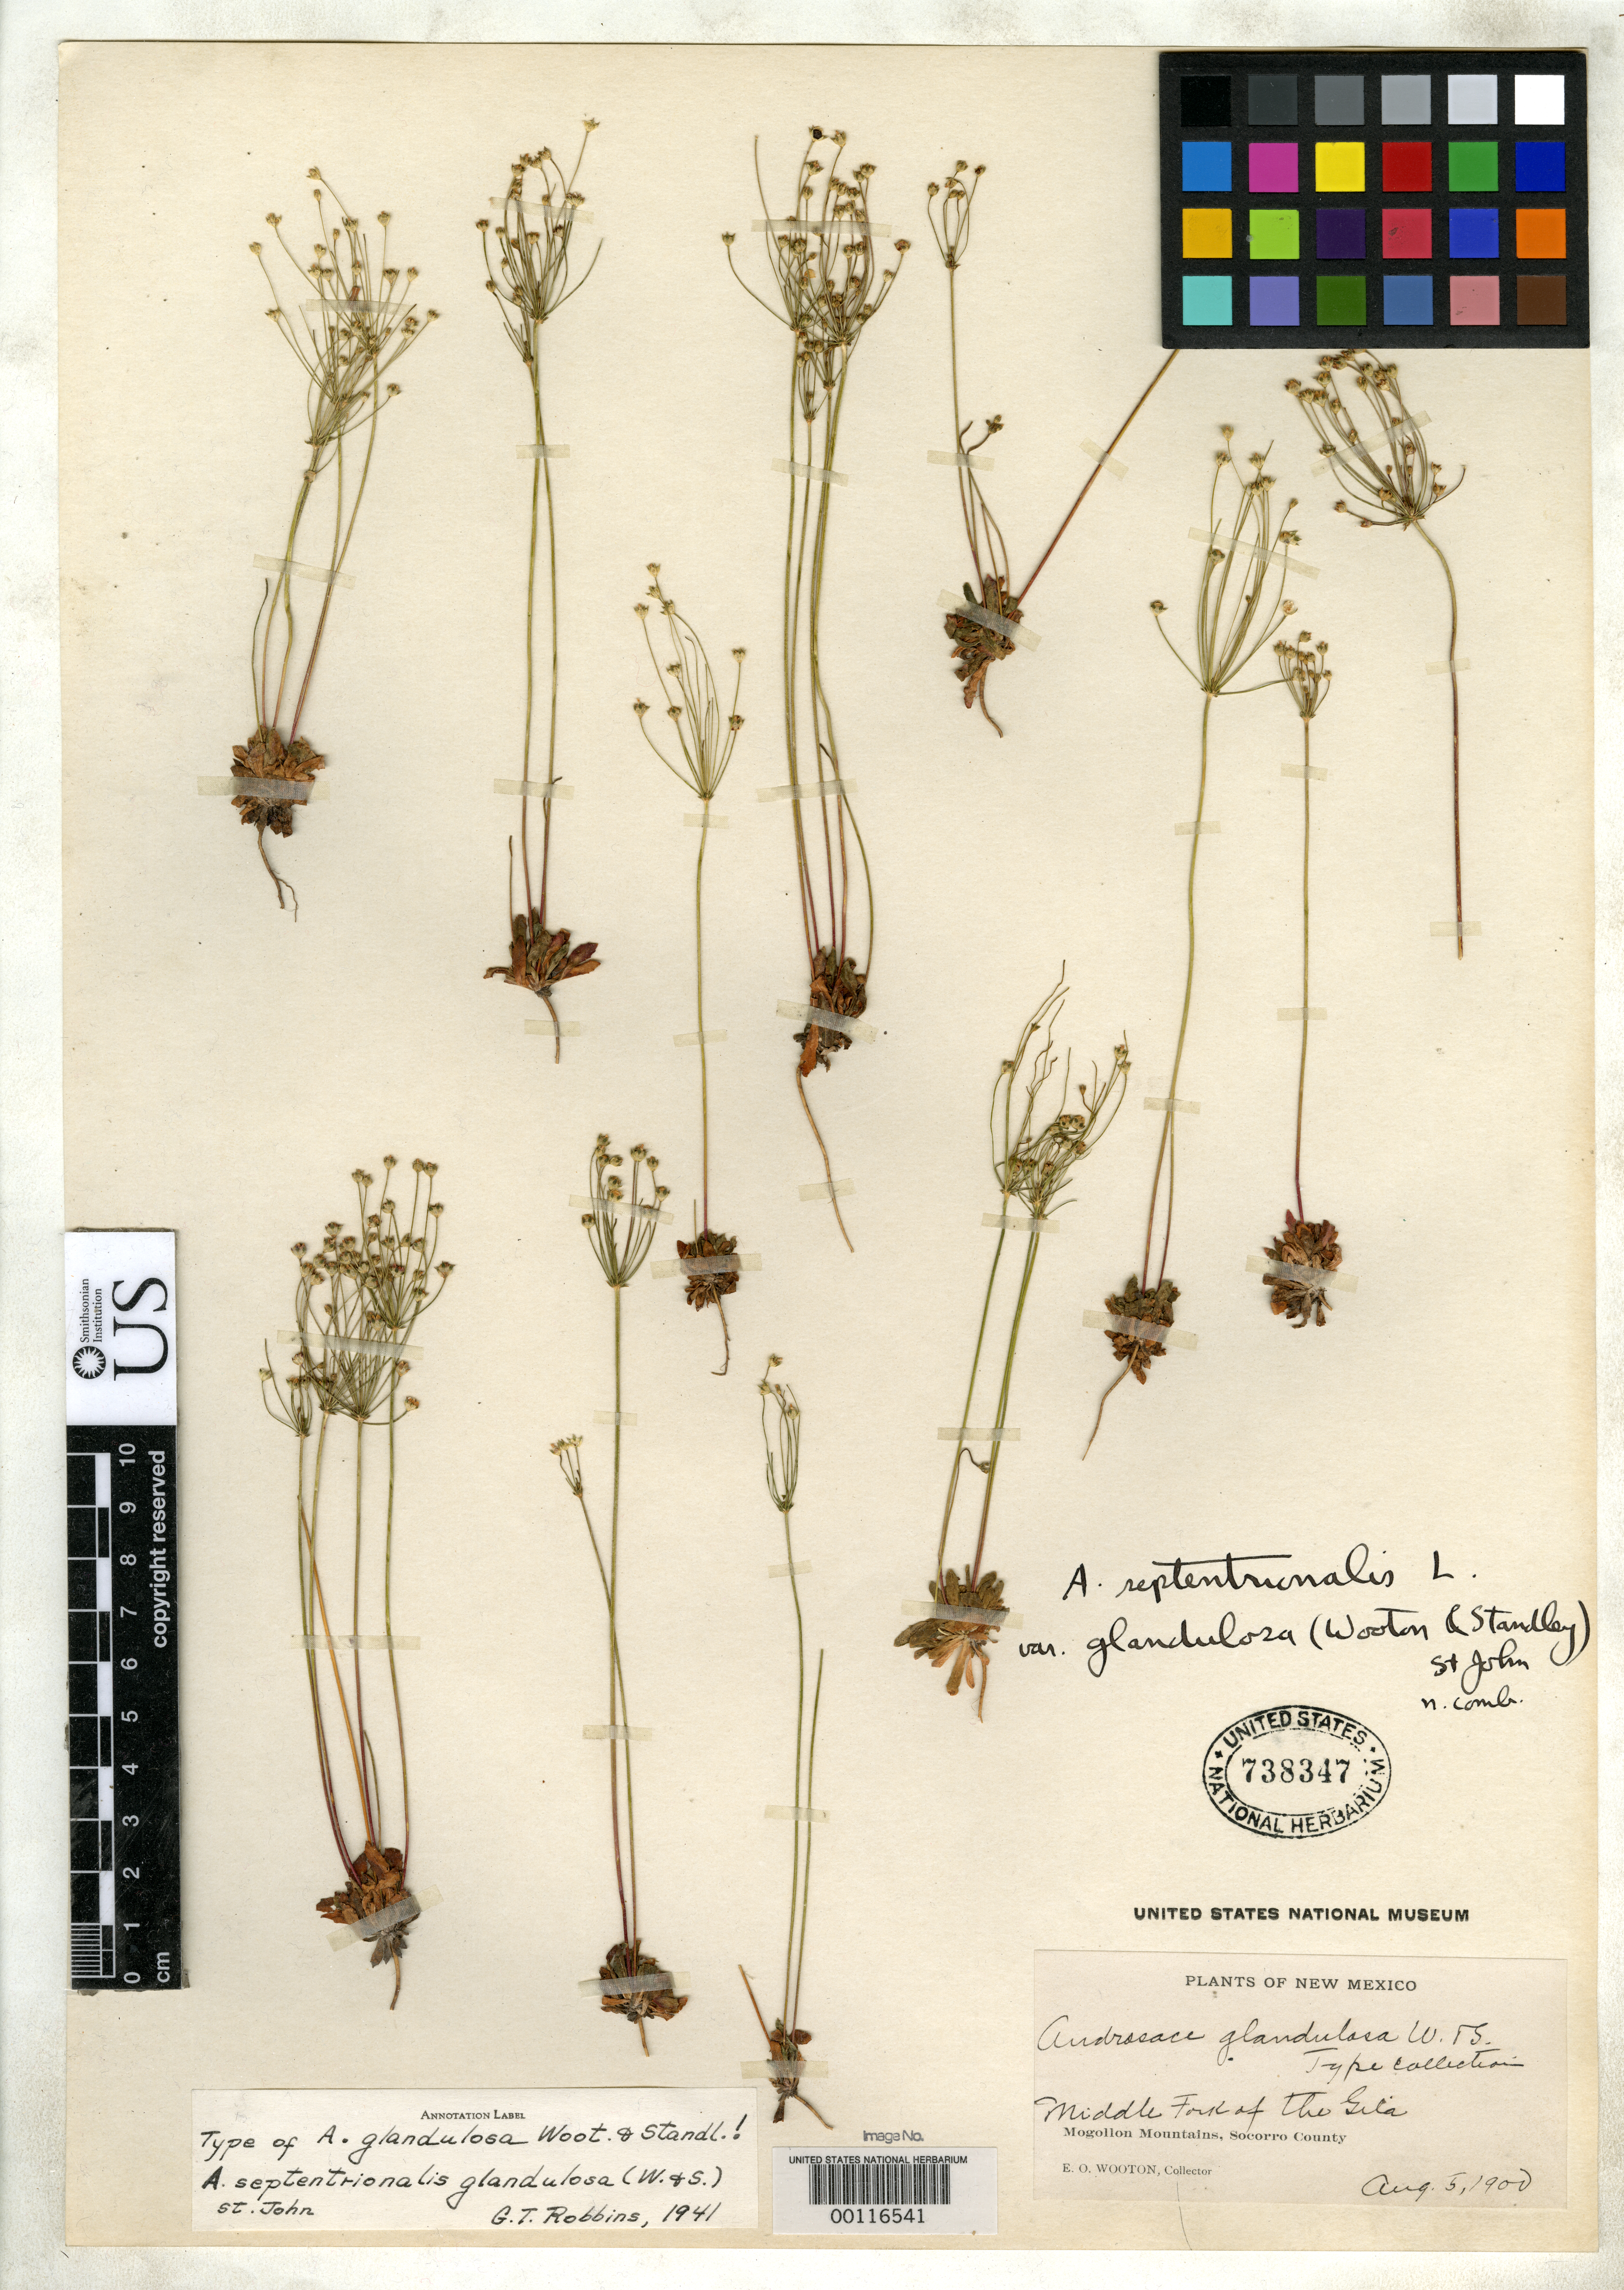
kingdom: Plantae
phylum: Tracheophyta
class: Magnoliopsida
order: Ericales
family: Primulaceae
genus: Androsace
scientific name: Androsace glandulosa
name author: Wooton & Standl.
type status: Type Collection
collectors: E. O. Wooton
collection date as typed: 05 Aug 1900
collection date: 1900-08-05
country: United States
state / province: New Mexico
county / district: Socorro County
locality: Middle fork of Gila River, Mogollon Mountains.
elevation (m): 2100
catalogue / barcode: US 738347